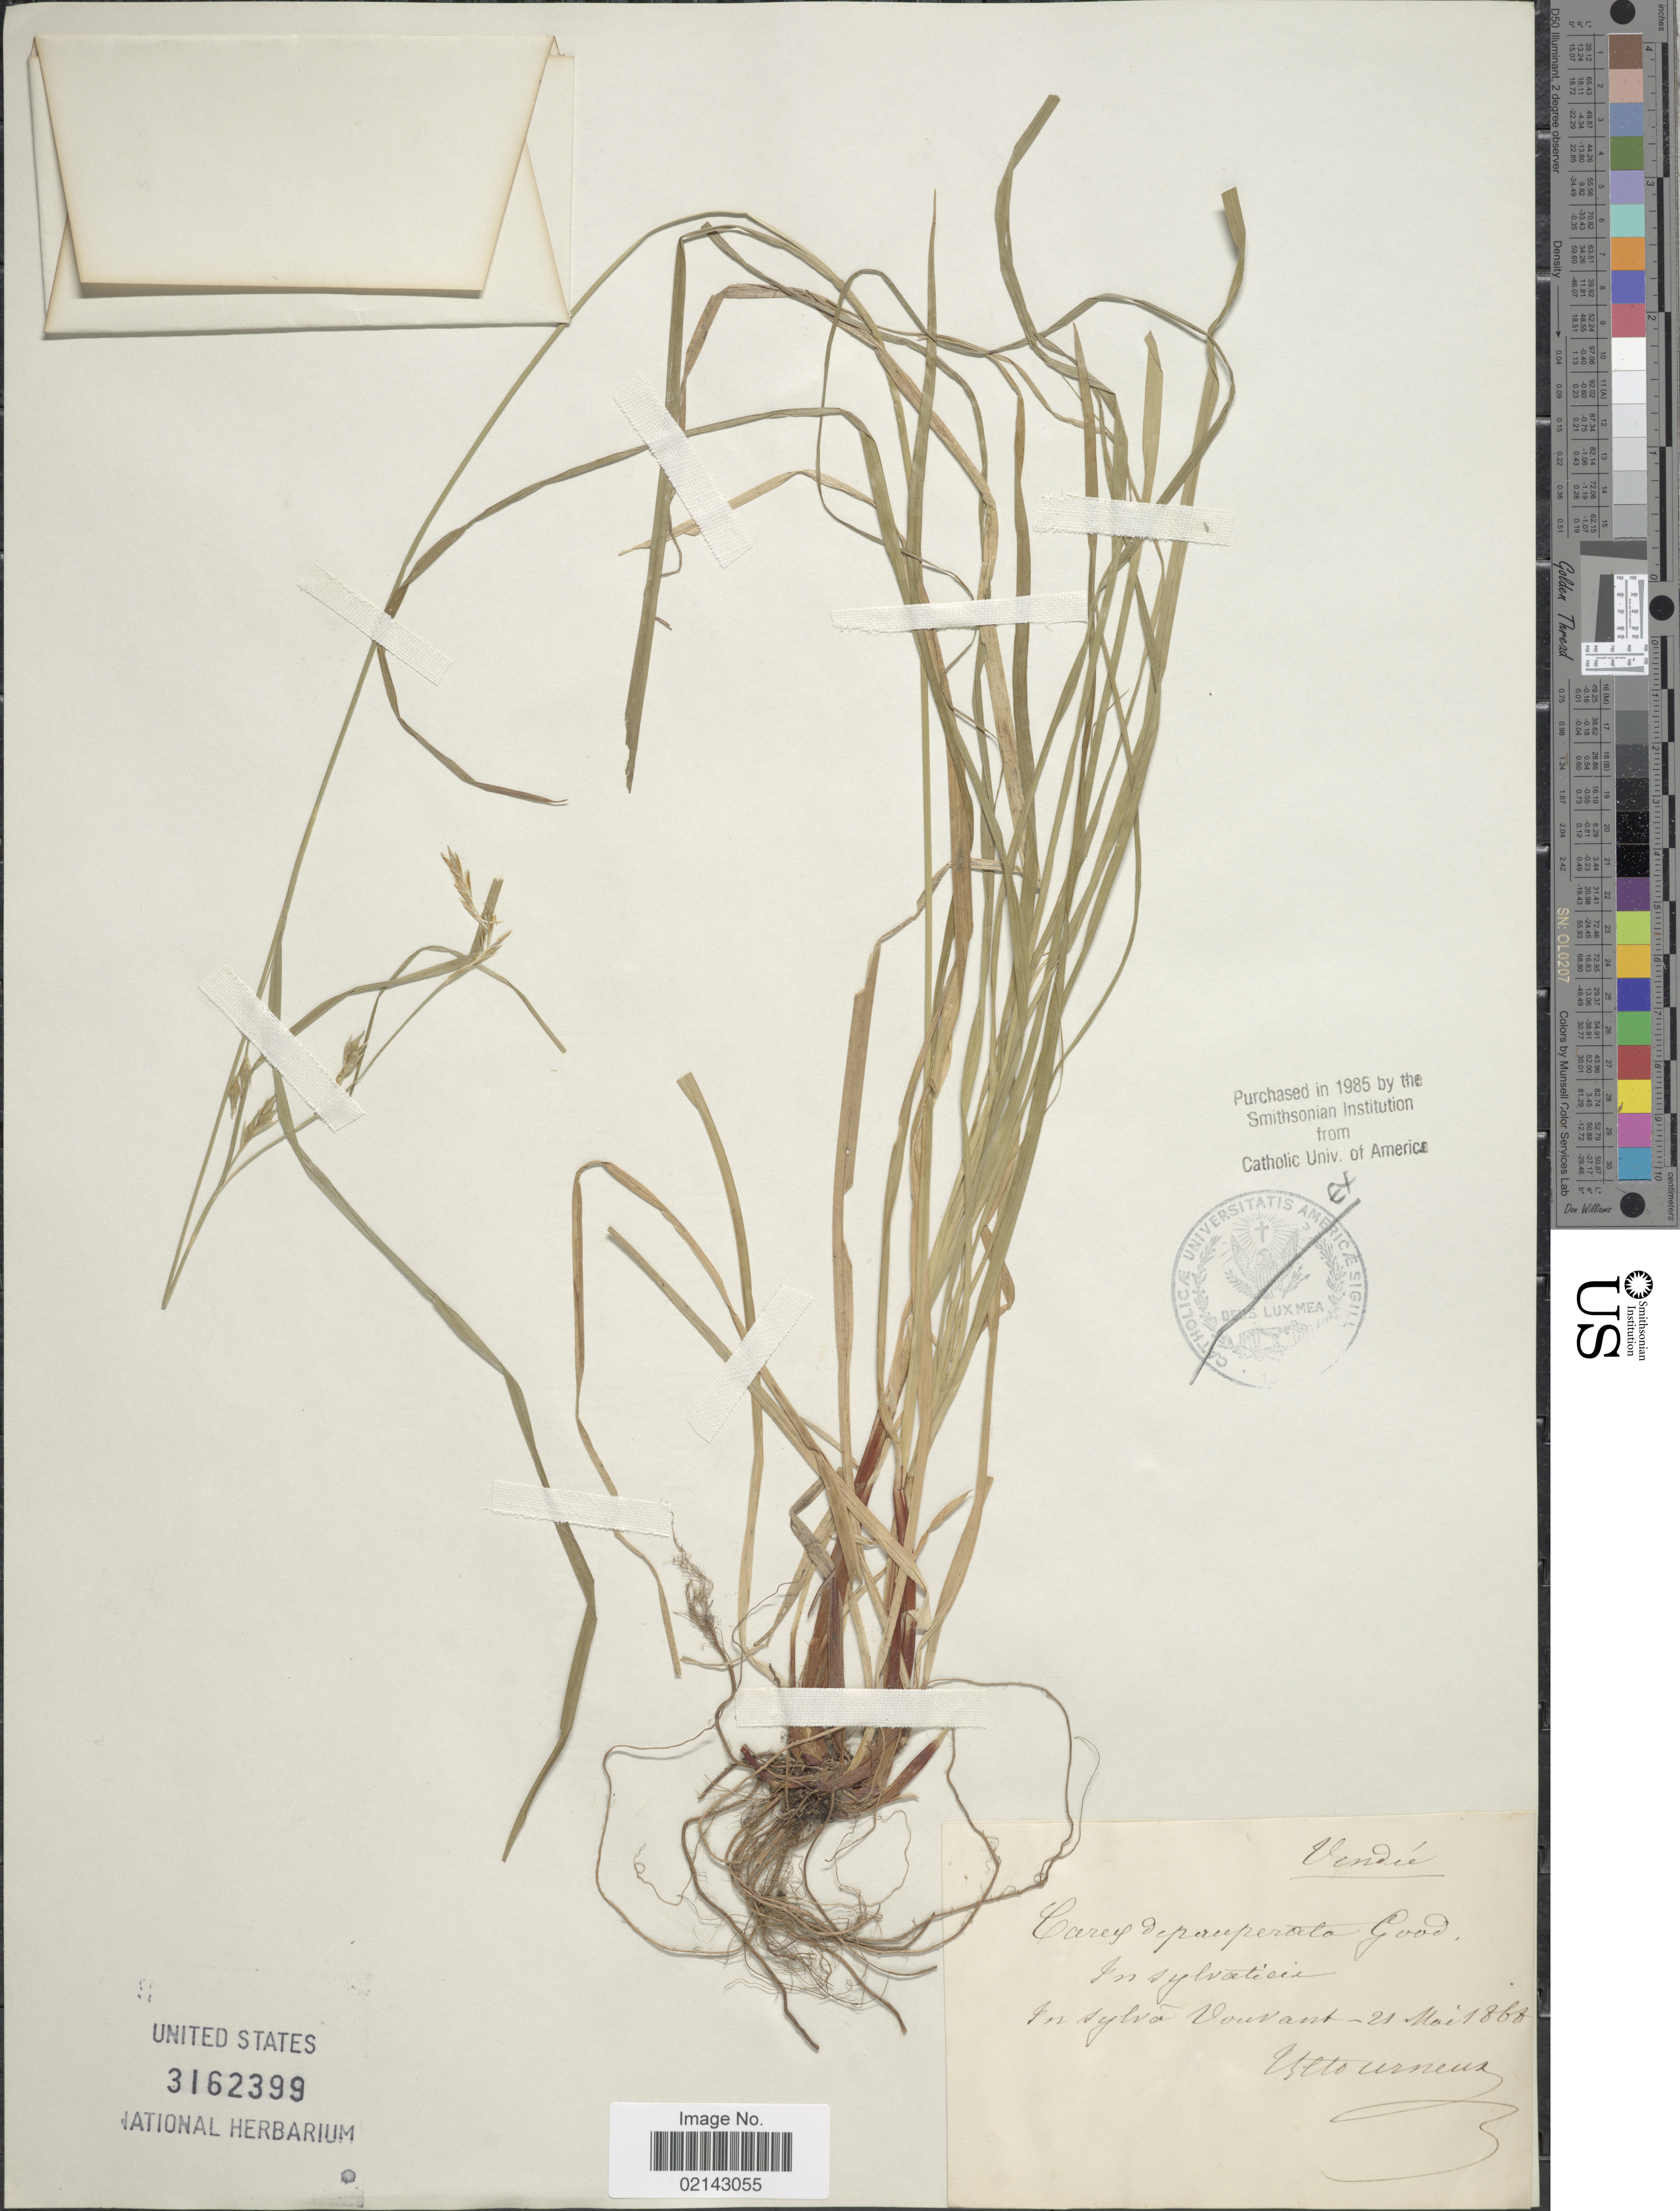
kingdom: Plantae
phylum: Tracheophyta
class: Liliopsida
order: Poales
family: Cyperaceae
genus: Carex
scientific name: Carex depauperata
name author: Curtis ex Woodw.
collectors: Esttourneux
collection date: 1868-05-21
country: France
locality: Vendie. In sylvaticia. In sylva Vouvant [interpreted]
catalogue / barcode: US 3162399